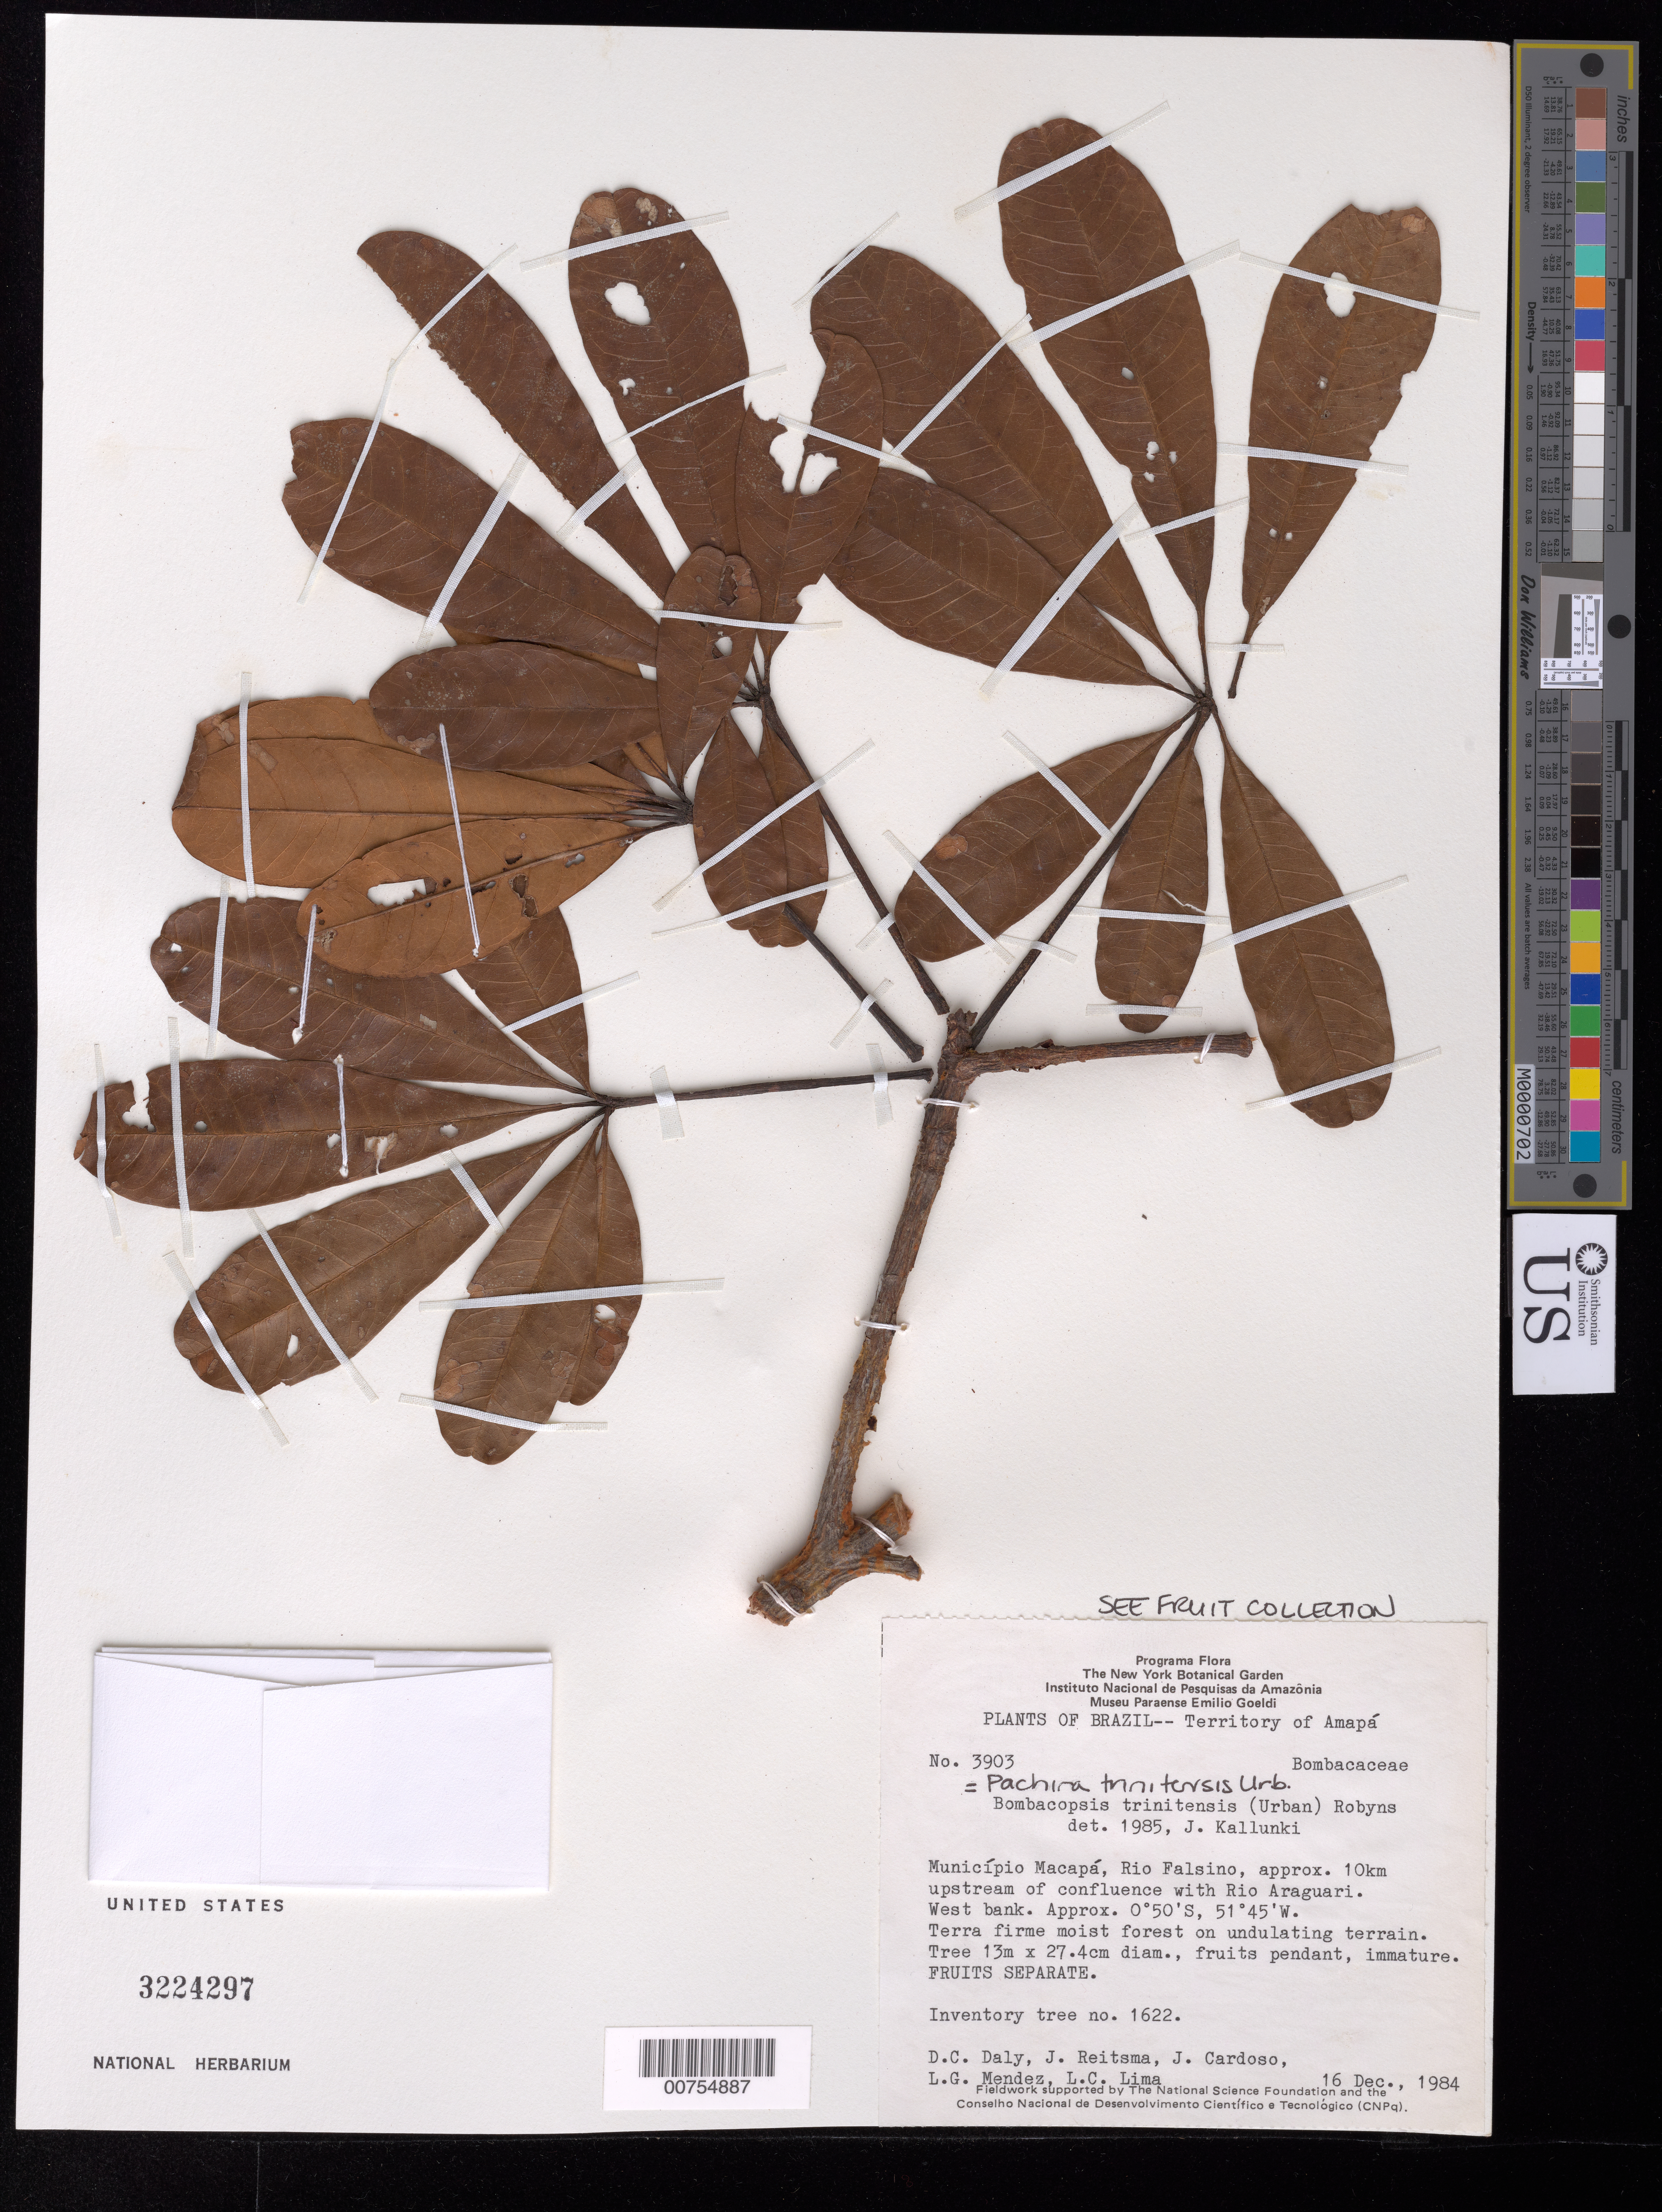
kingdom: Plantae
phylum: Tracheophyta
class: Magnoliopsida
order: Malvales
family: Malvaceae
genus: Pachira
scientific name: Pachira trinitensis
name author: Urb.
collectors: D. C. Daly, J. Reitsma, J. A. Cardoso, L. G. Mendez & L. Lima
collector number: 3903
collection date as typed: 16 Dec 1984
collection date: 1984-12-16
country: Brazil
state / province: Amapá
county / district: Macapá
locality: Rio Falsino, approx. 10 km upstream of confluence with Rio Araguari. West bank.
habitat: Terra firme moist forest on undulating terrain.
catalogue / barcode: US 3224297